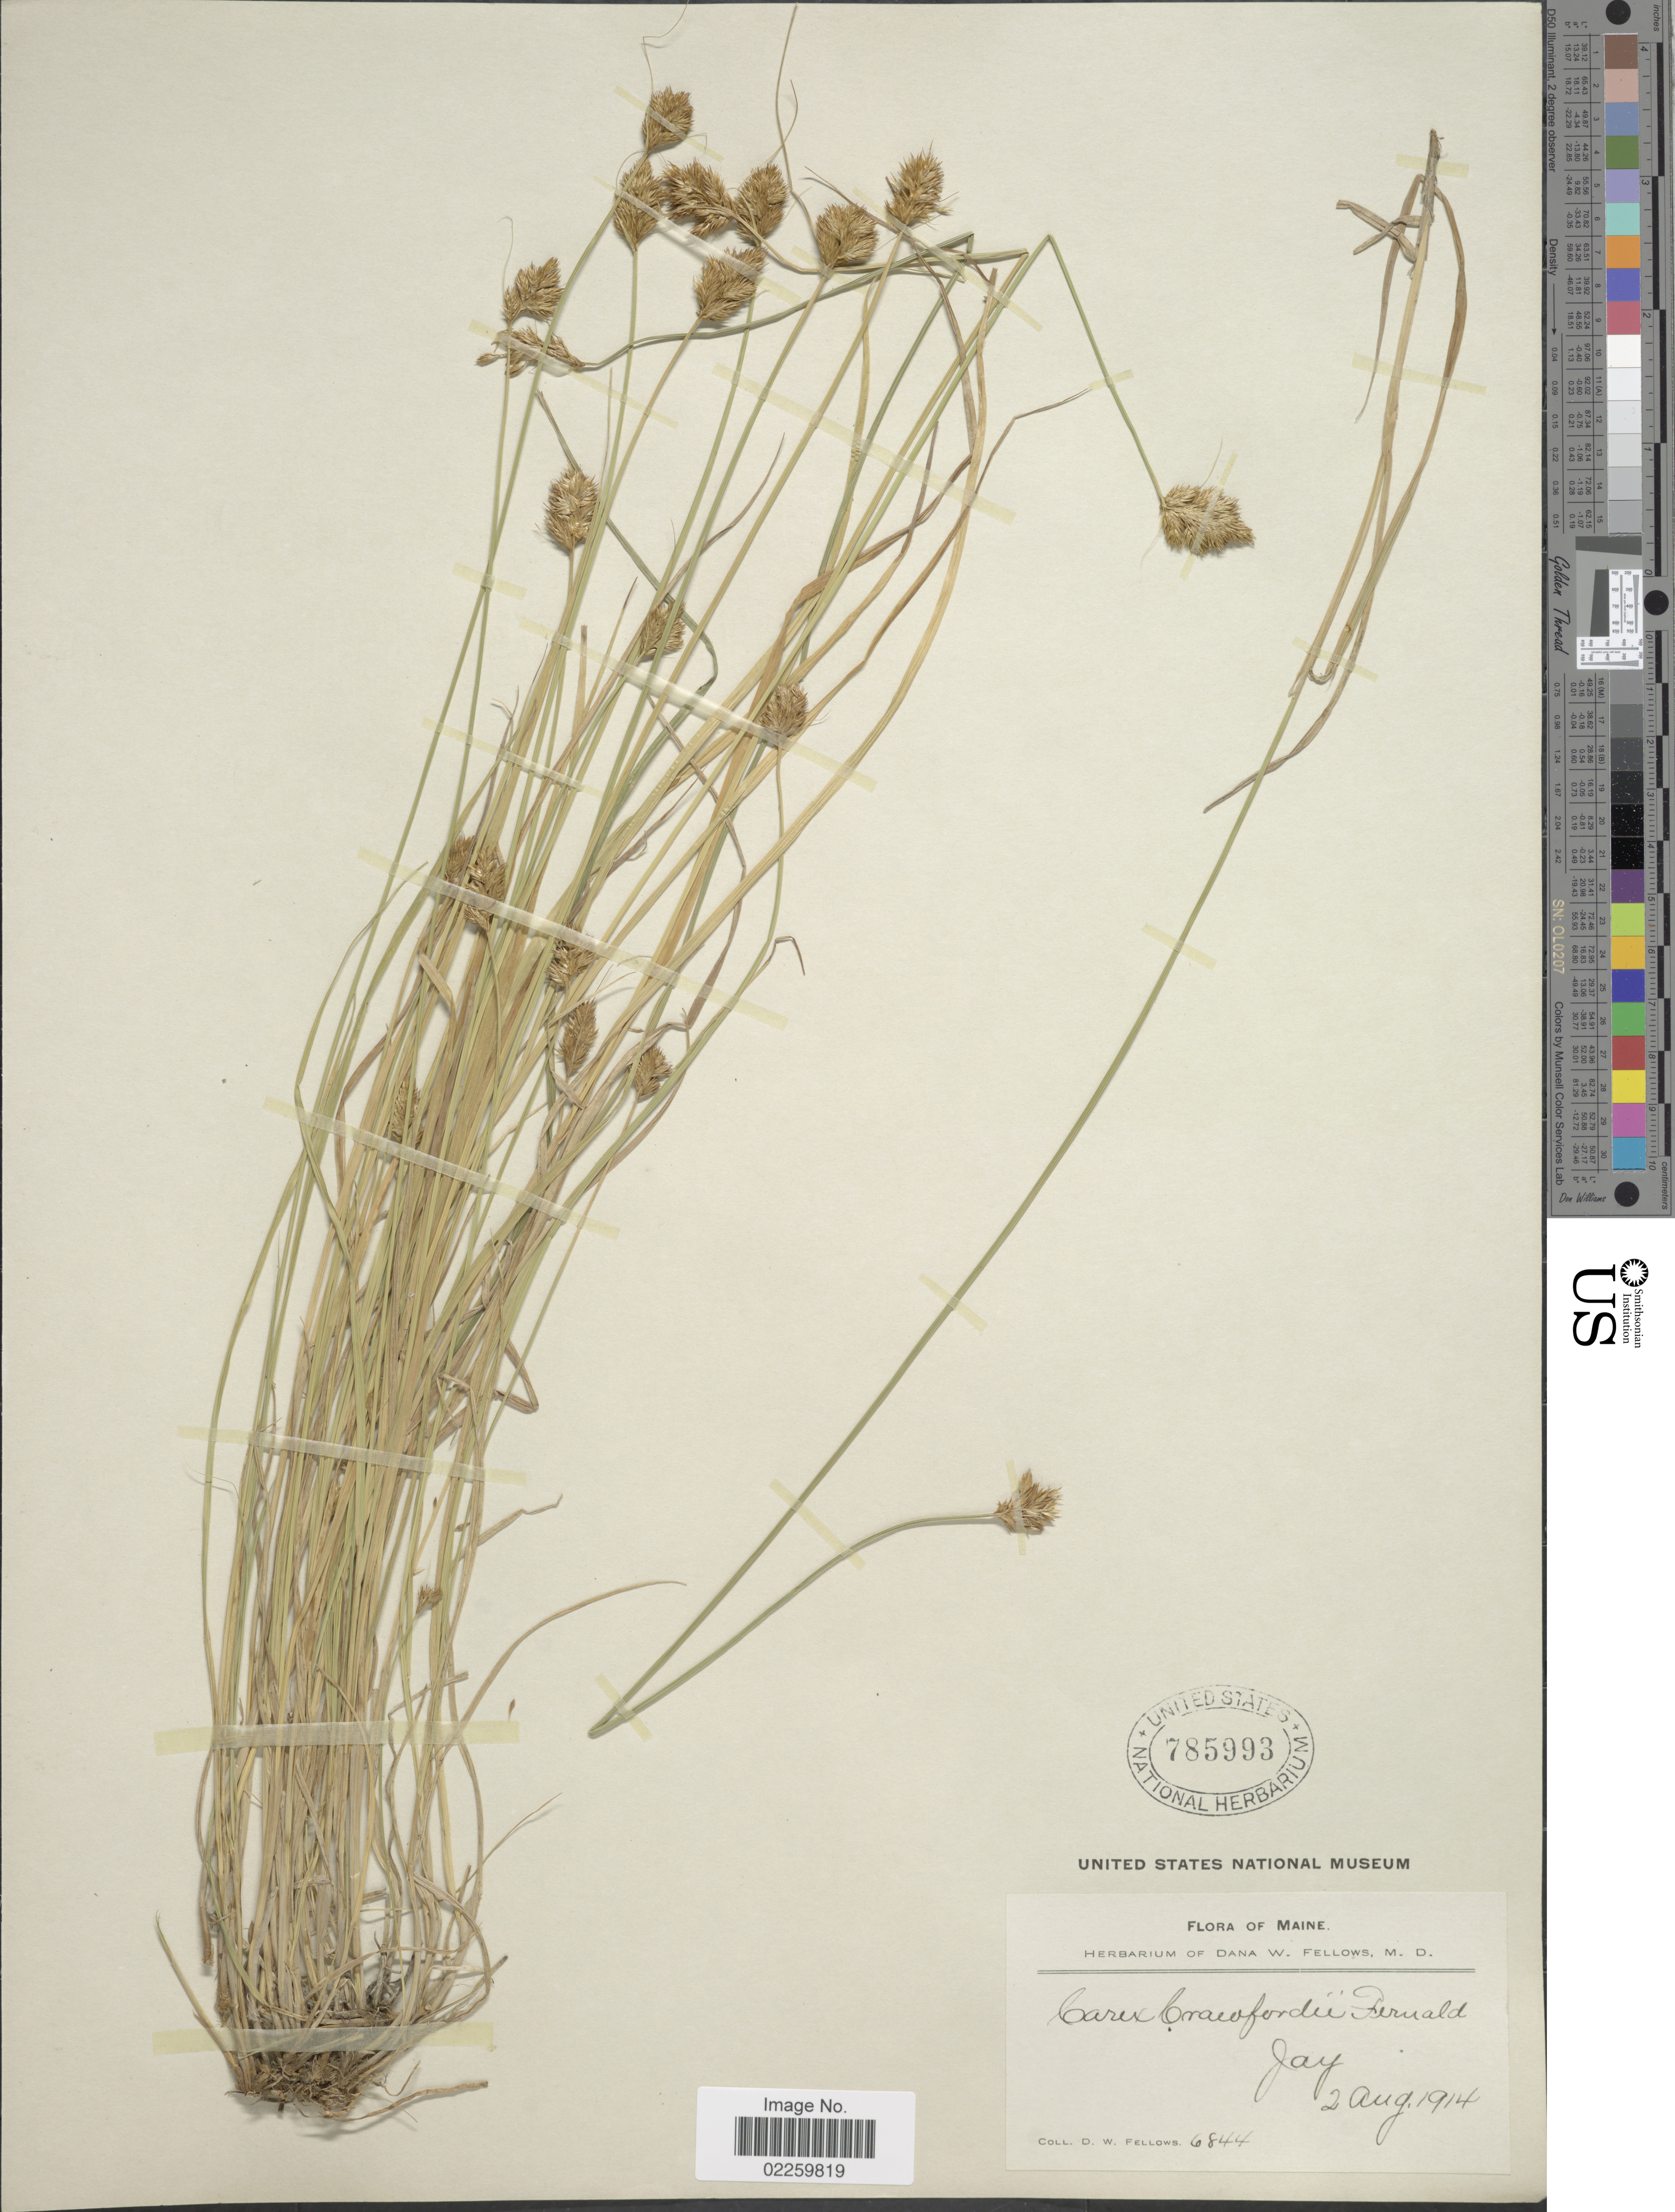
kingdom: Plantae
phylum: Tracheophyta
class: Liliopsida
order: Poales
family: Cyperaceae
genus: Carex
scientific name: Carex crawfordii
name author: Fernald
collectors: D. W. Fellows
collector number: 6844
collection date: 1914-08-02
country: United States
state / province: Maine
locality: Jay [unsure placement].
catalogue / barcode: US 785993